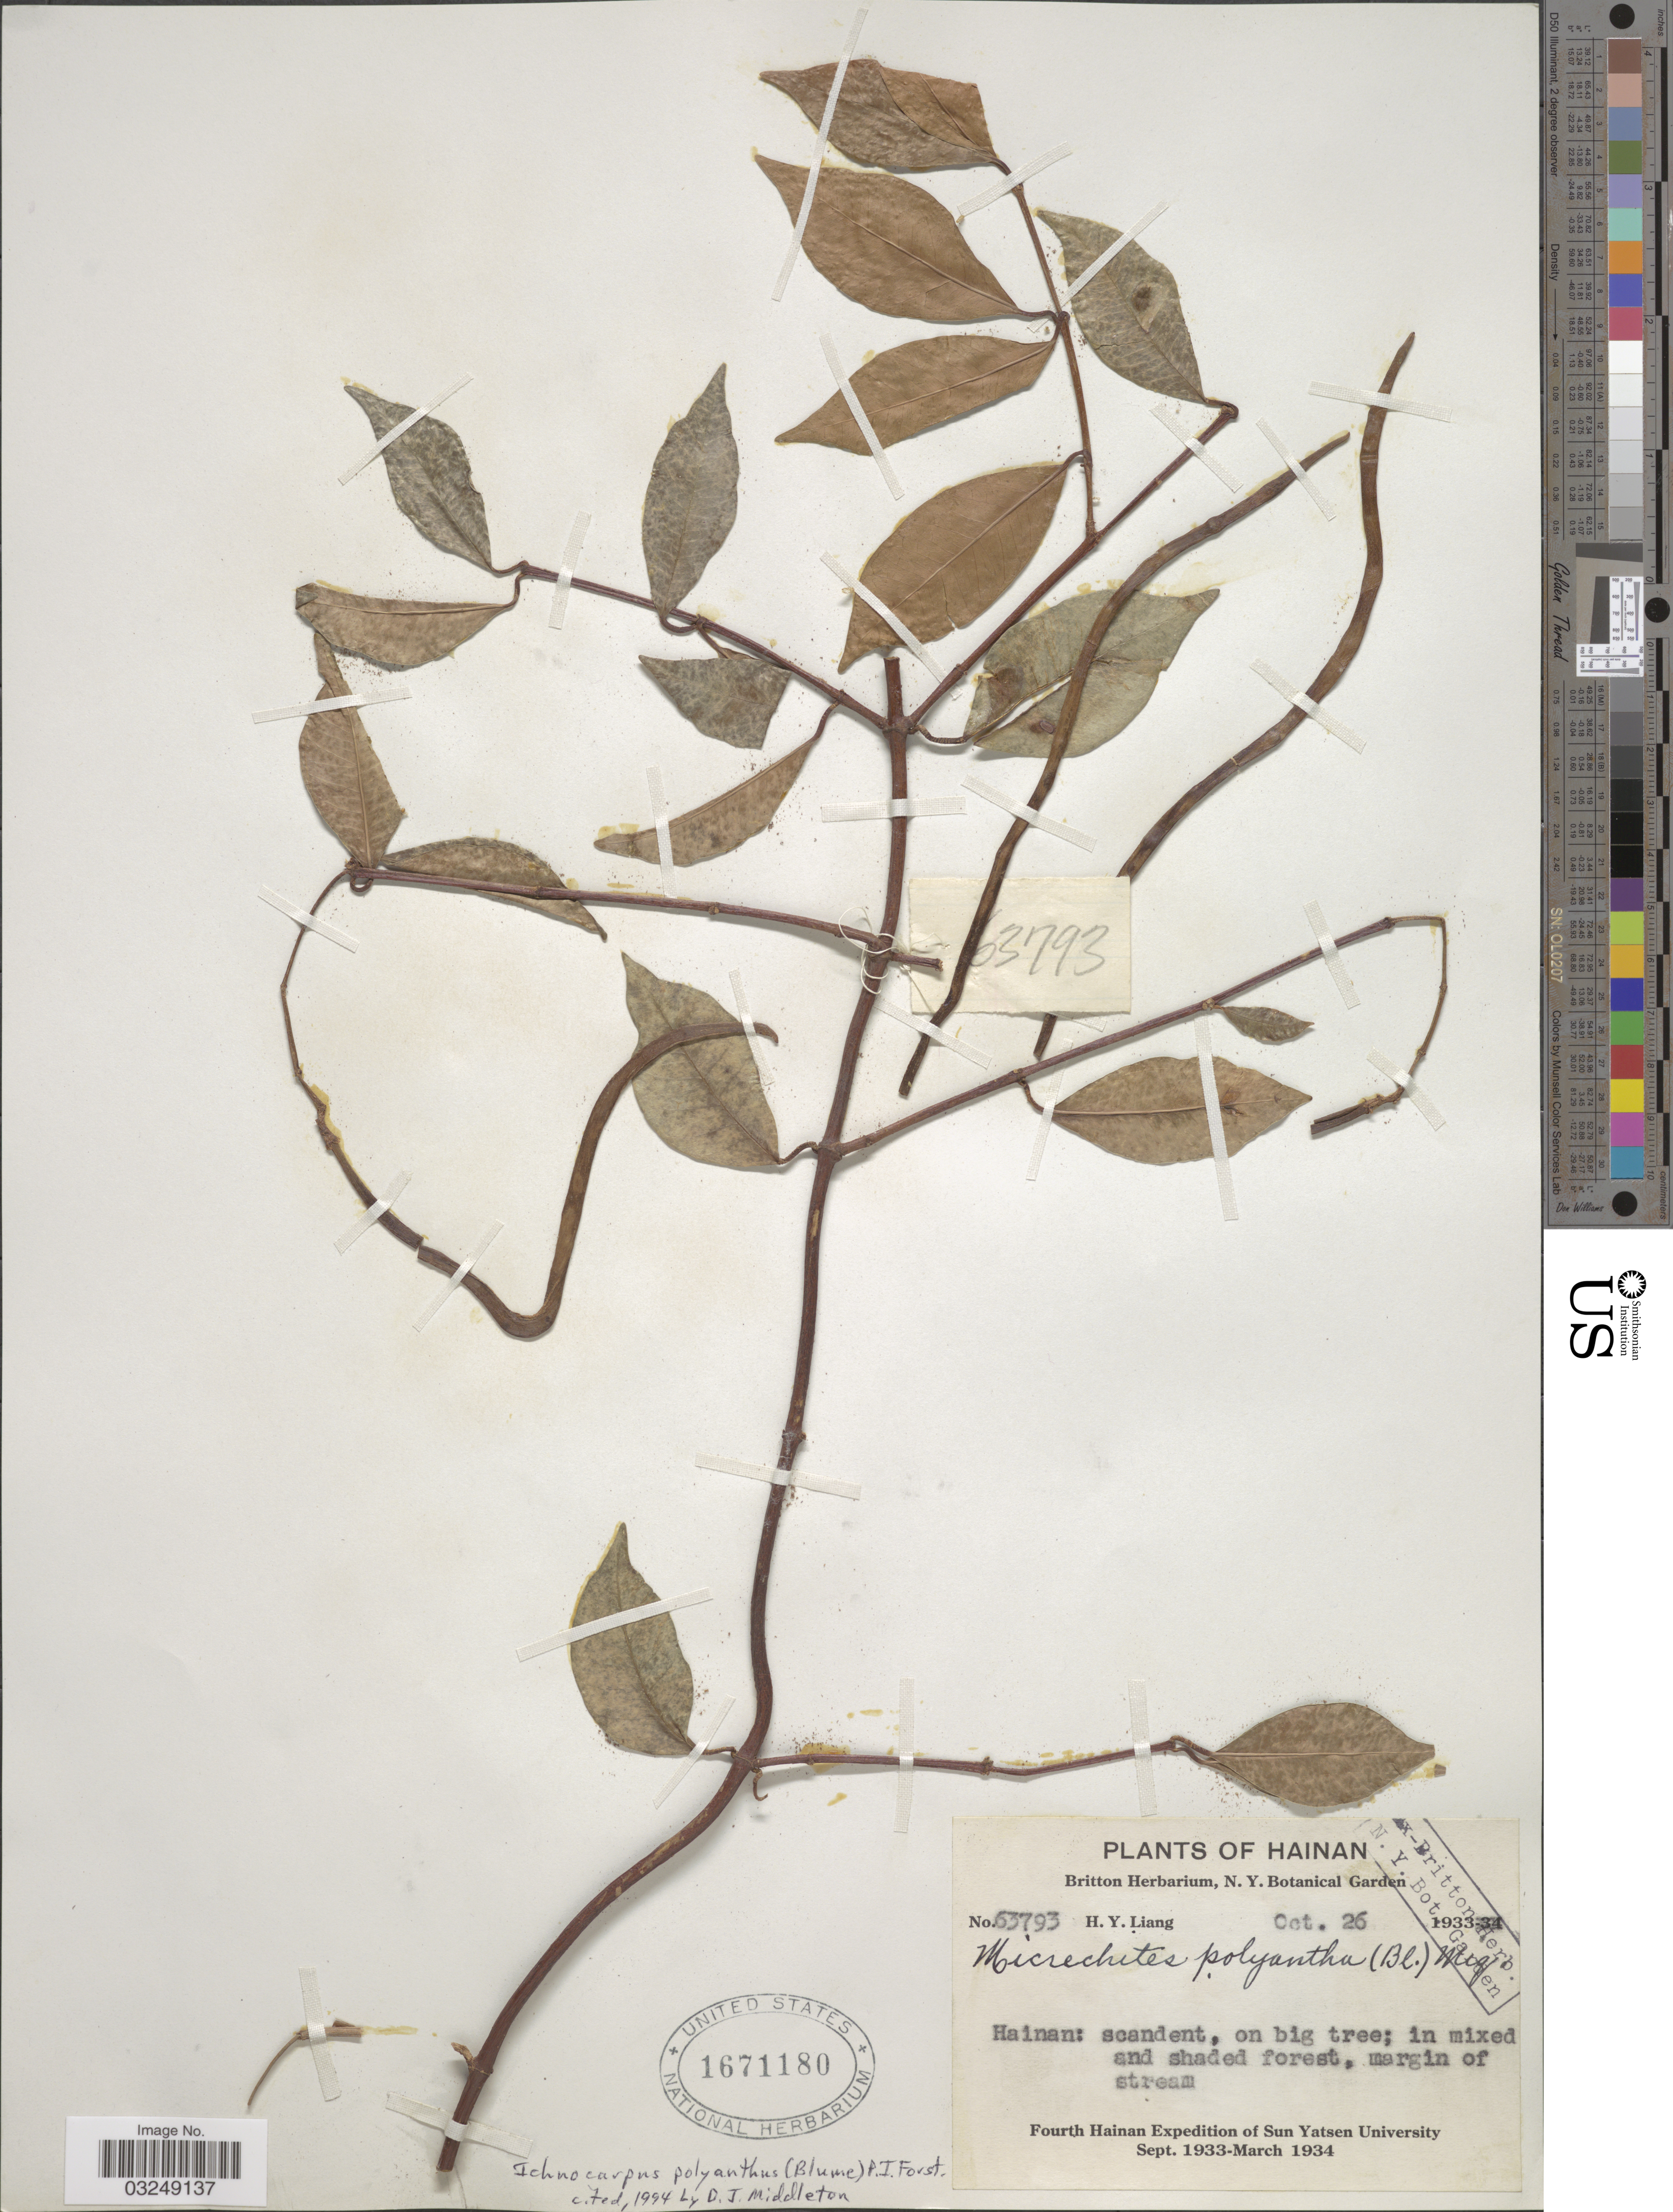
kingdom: Plantae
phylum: Tracheophyta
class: Magnoliopsida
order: Gentianales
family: Apocynaceae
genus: Ichnocarpus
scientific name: Ichnocarpus polyanthus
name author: (Blume) P.I. Forst.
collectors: H. Y. Liang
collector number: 63793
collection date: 1933-10-26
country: China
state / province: Hainan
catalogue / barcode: US 1671180